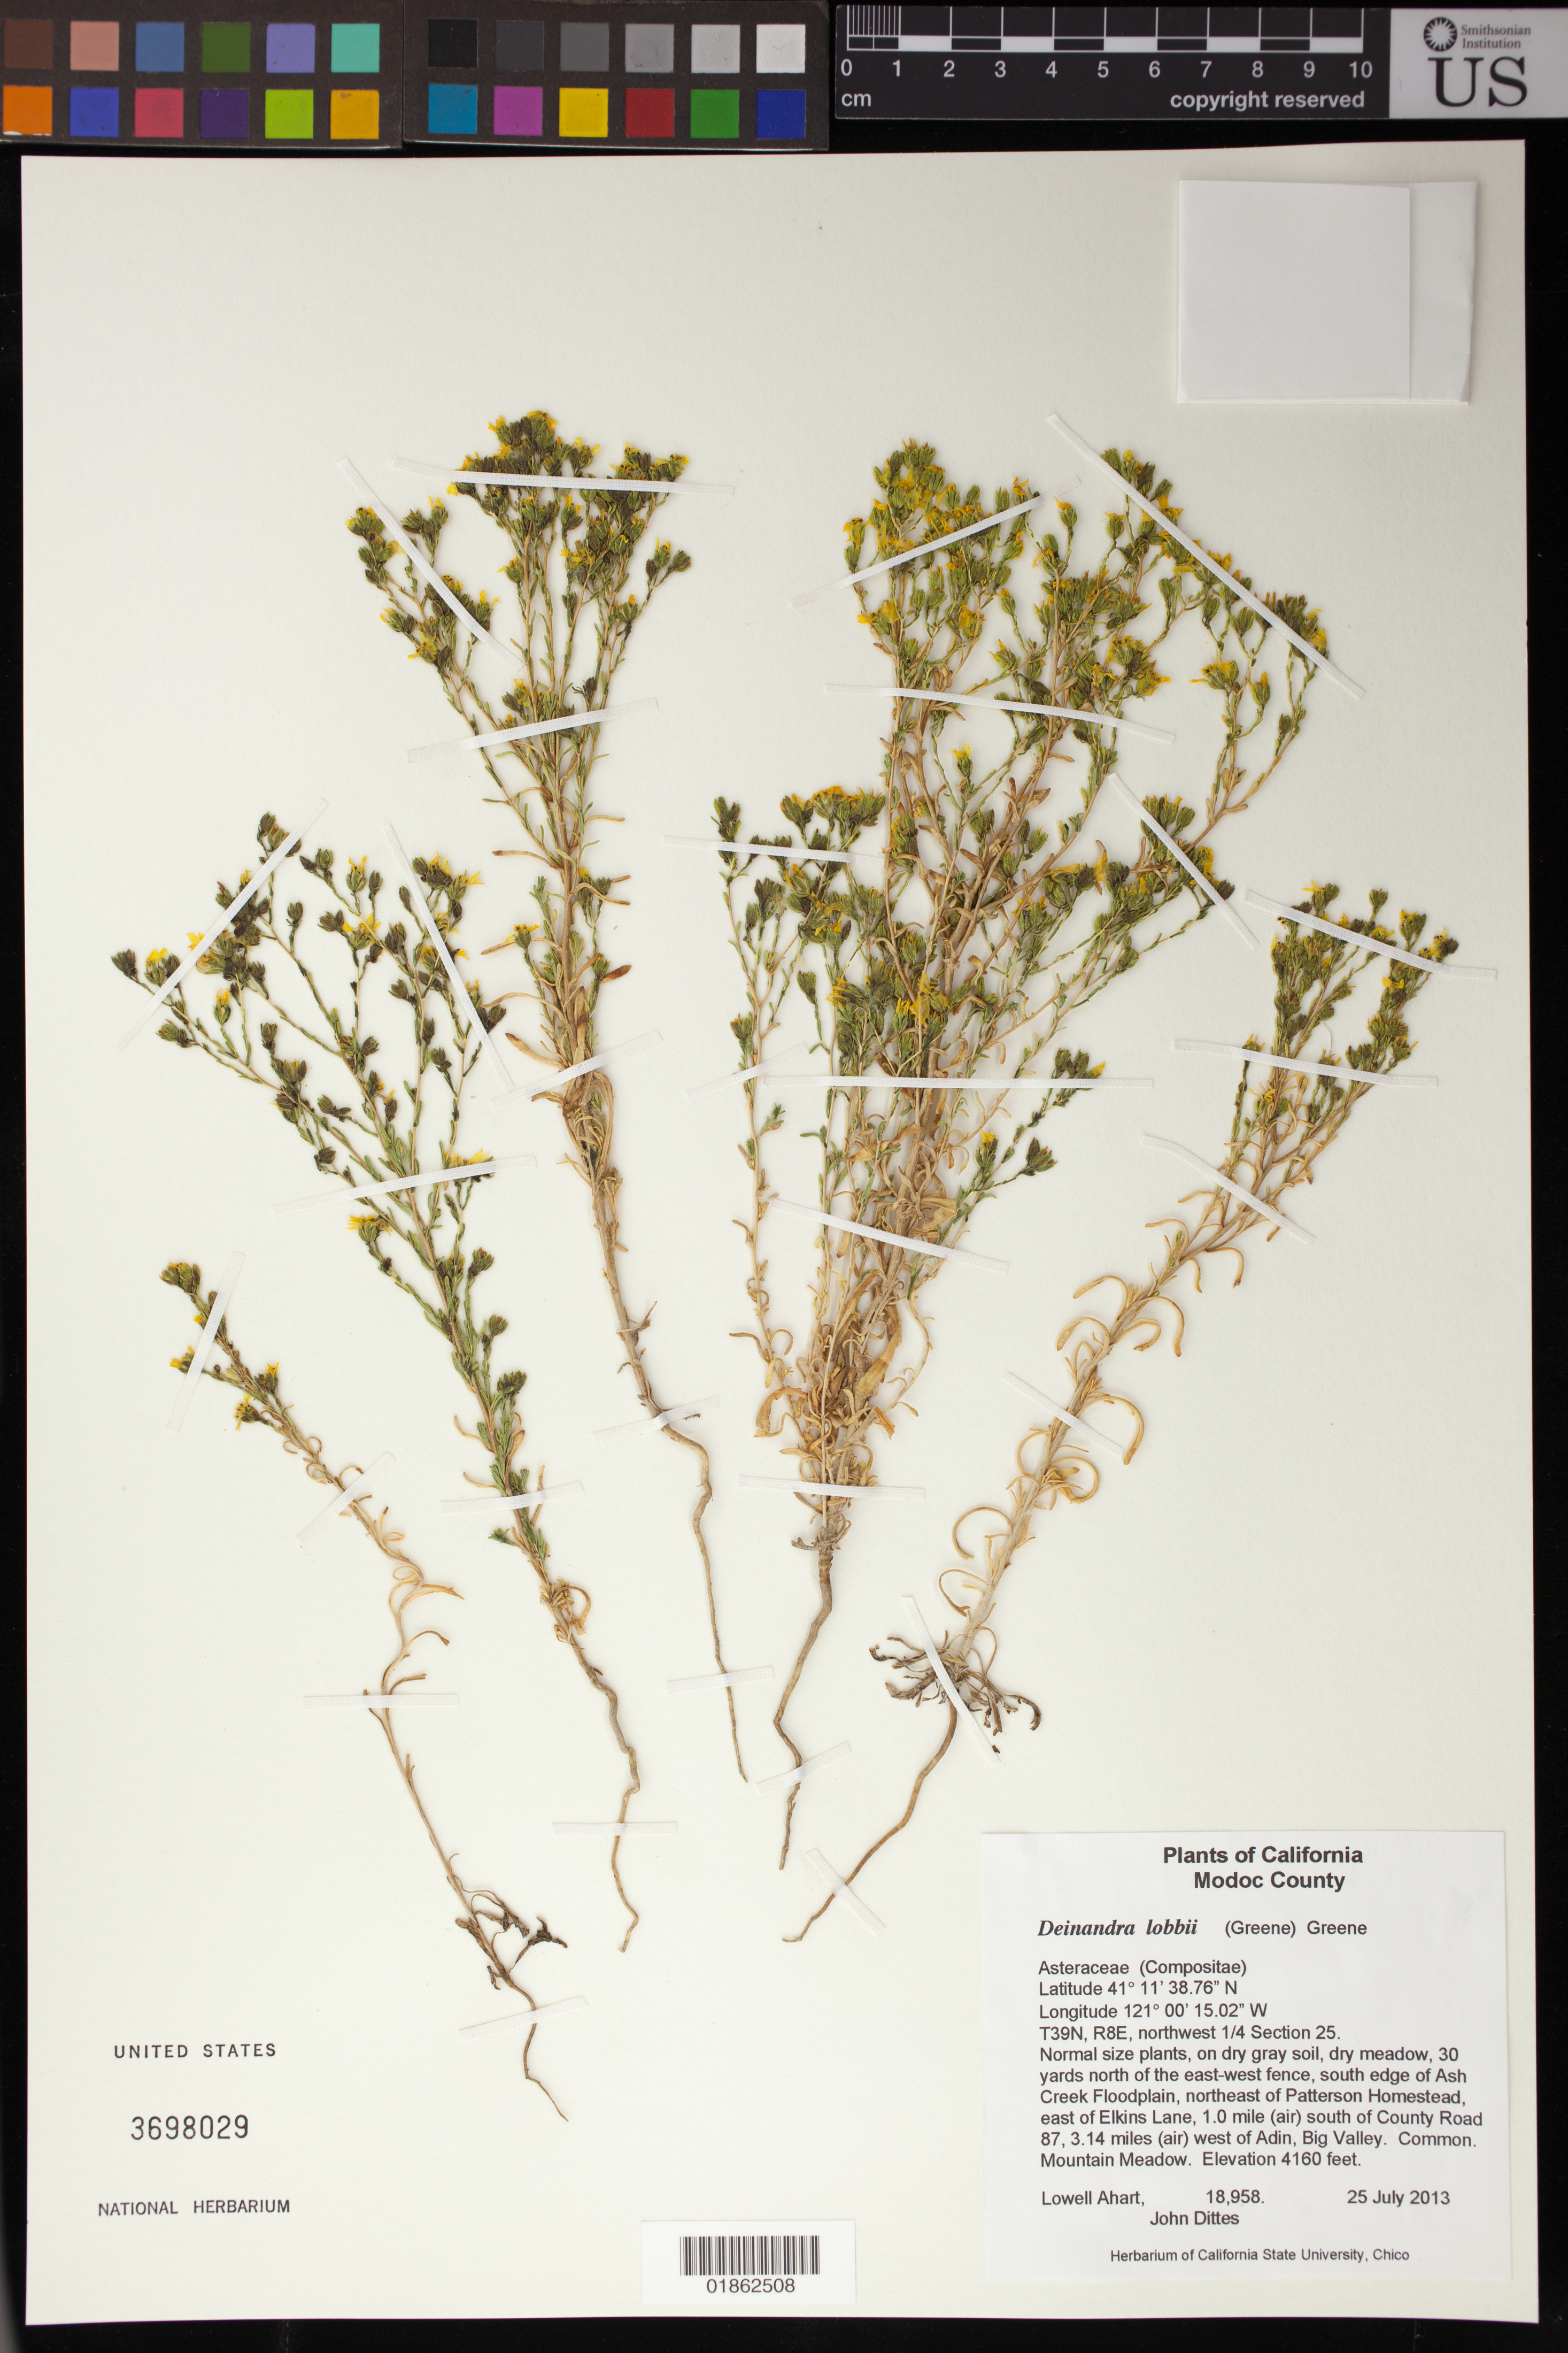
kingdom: Plantae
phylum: Tracheophyta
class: Magnoliopsida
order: Asterales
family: Asteraceae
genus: Deinandra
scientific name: Deinandra lobbii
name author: (Greene) Greene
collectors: L. Ahart & J. Dittes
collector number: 18958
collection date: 2013-07-25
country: United States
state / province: California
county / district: Modoc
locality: South edge of Ash Creek Floodplain, northeast of Patterson Homestead, east of Elkins Lane, 1.0 mile (air) south of County Road 87, 3.14 miles (air) west of Adin, Big Valley.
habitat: Mountain Meadow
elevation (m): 1268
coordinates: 41 11 38.76 N, 121 00 15.02 W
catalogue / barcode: US 3698029